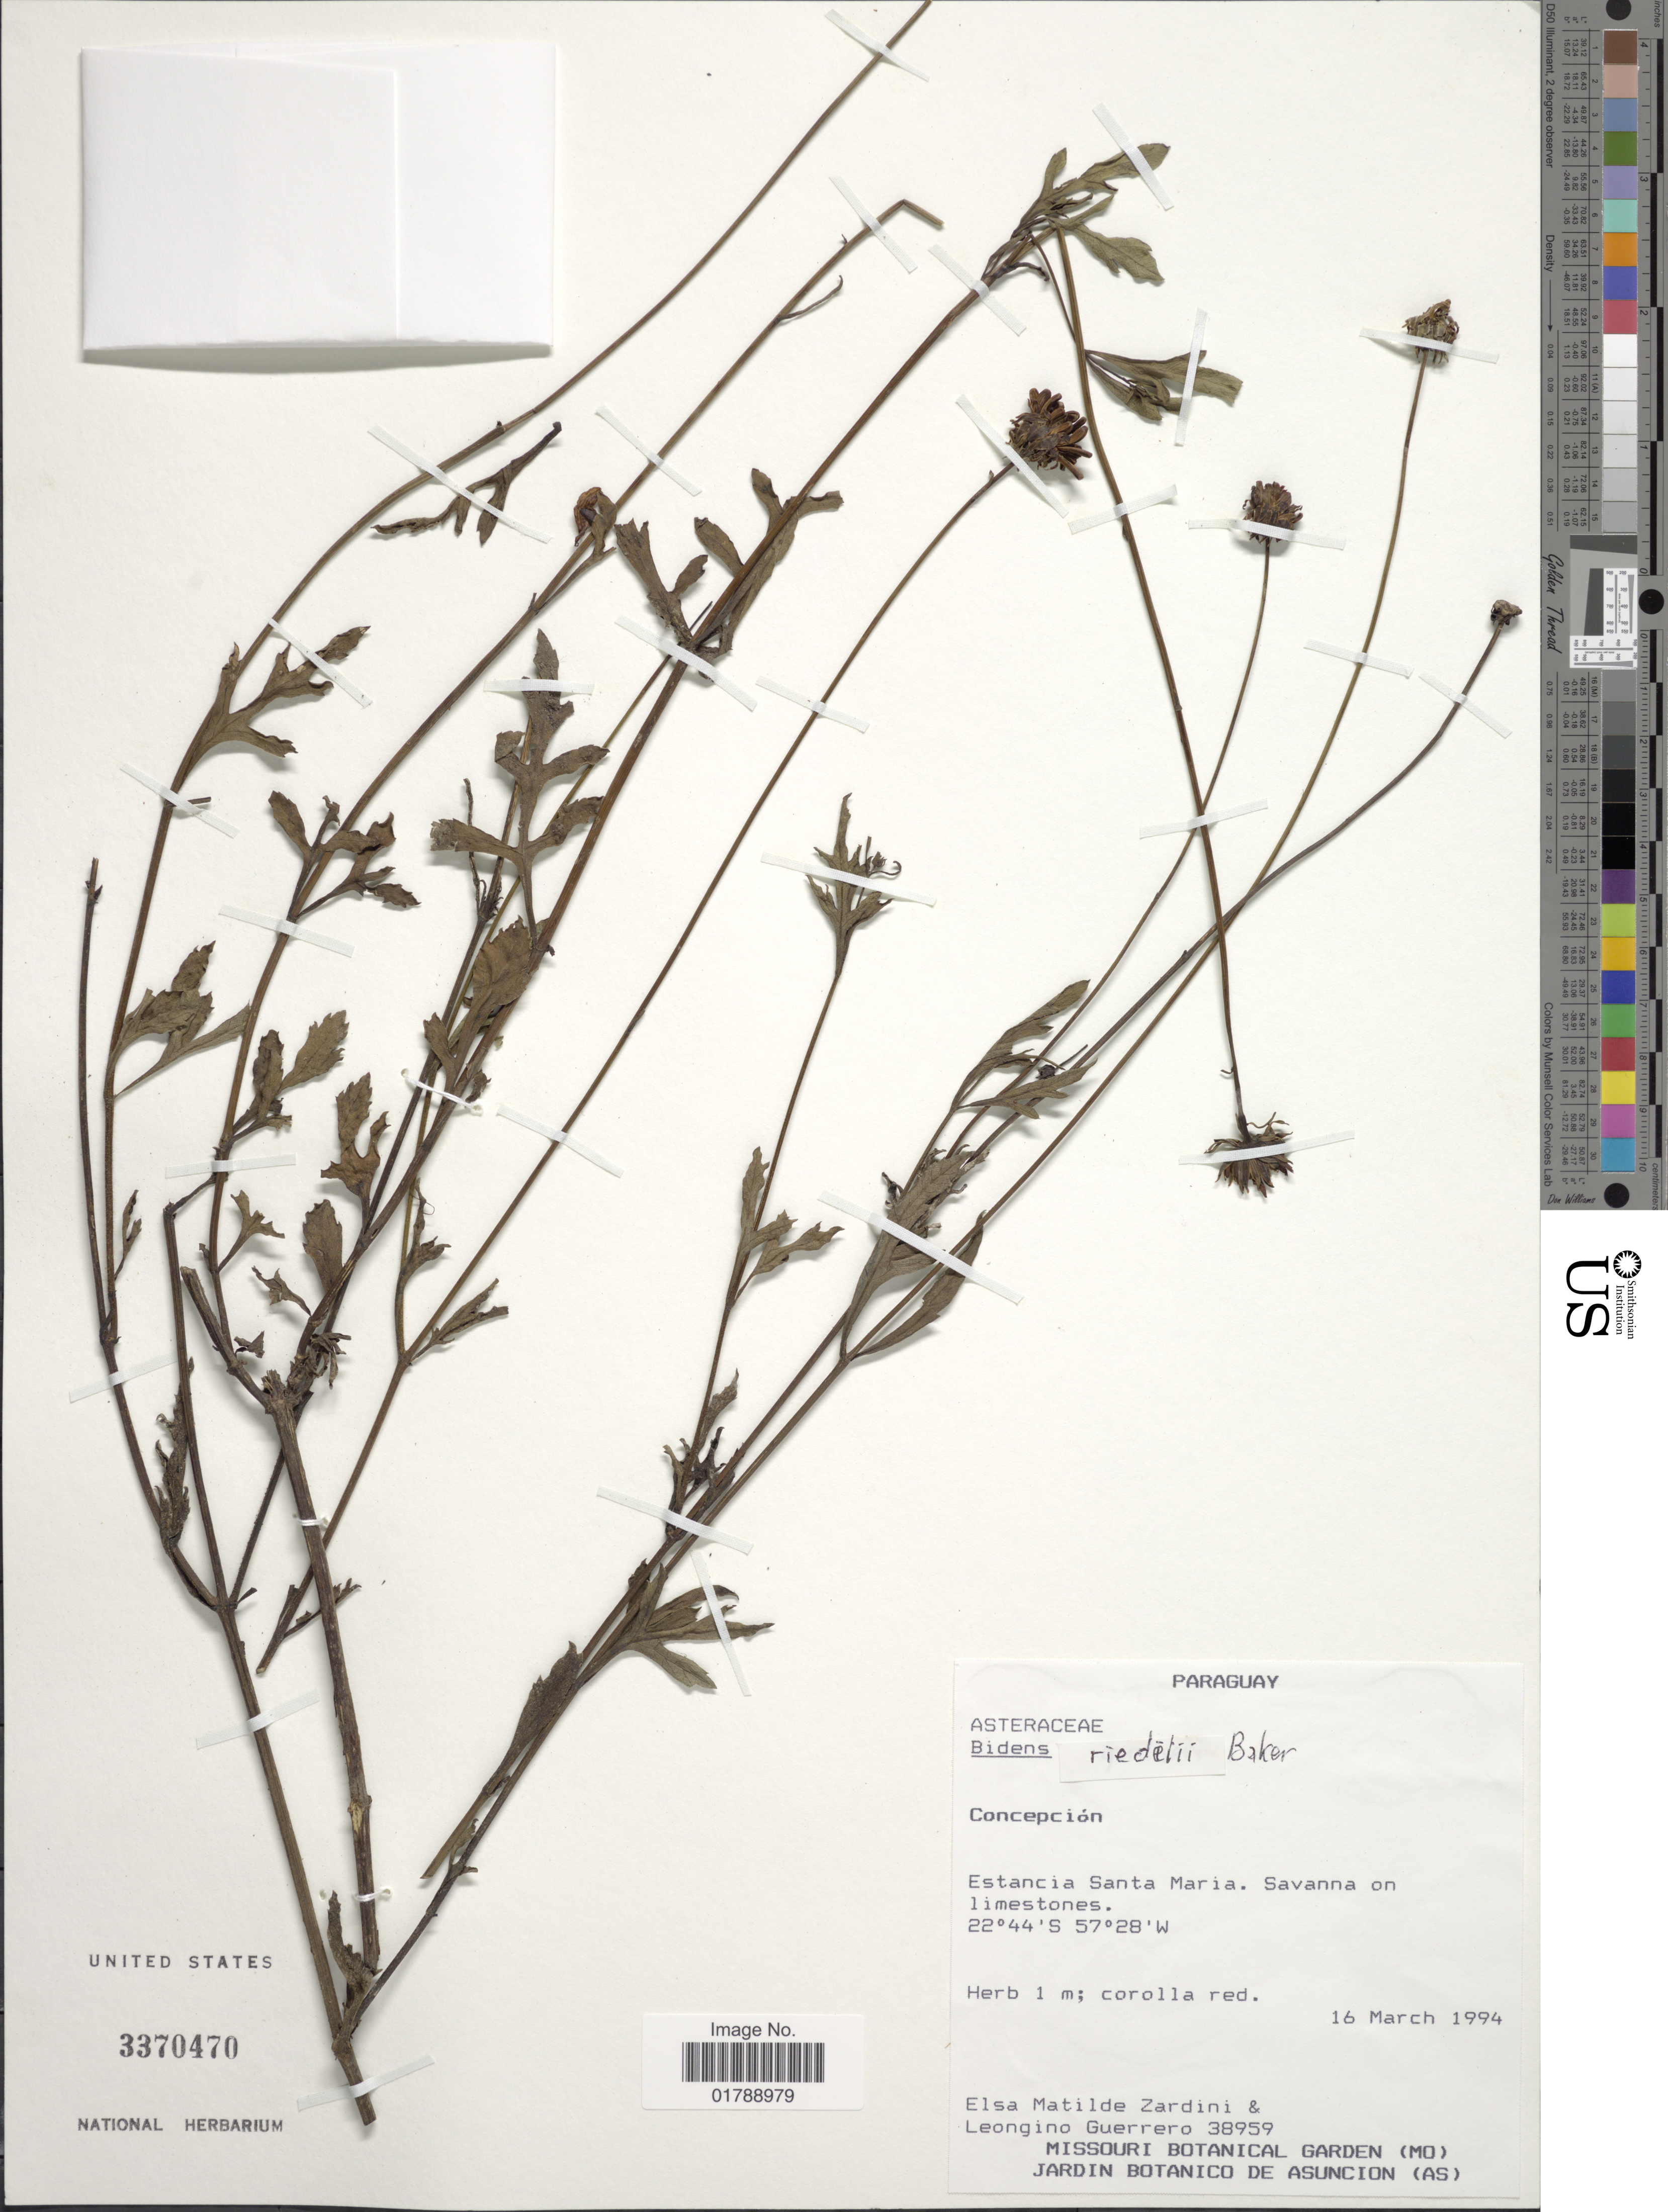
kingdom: Plantae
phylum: Tracheophyta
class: Magnoliopsida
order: Asterales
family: Asteraceae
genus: Bidens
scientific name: Bidens riedelii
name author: Baker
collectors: E. M. Zardini & L. Guerrero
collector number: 38959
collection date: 1994-03-16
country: Paraguay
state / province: Concepcion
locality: Estancia Santa Maria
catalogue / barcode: US 3370470